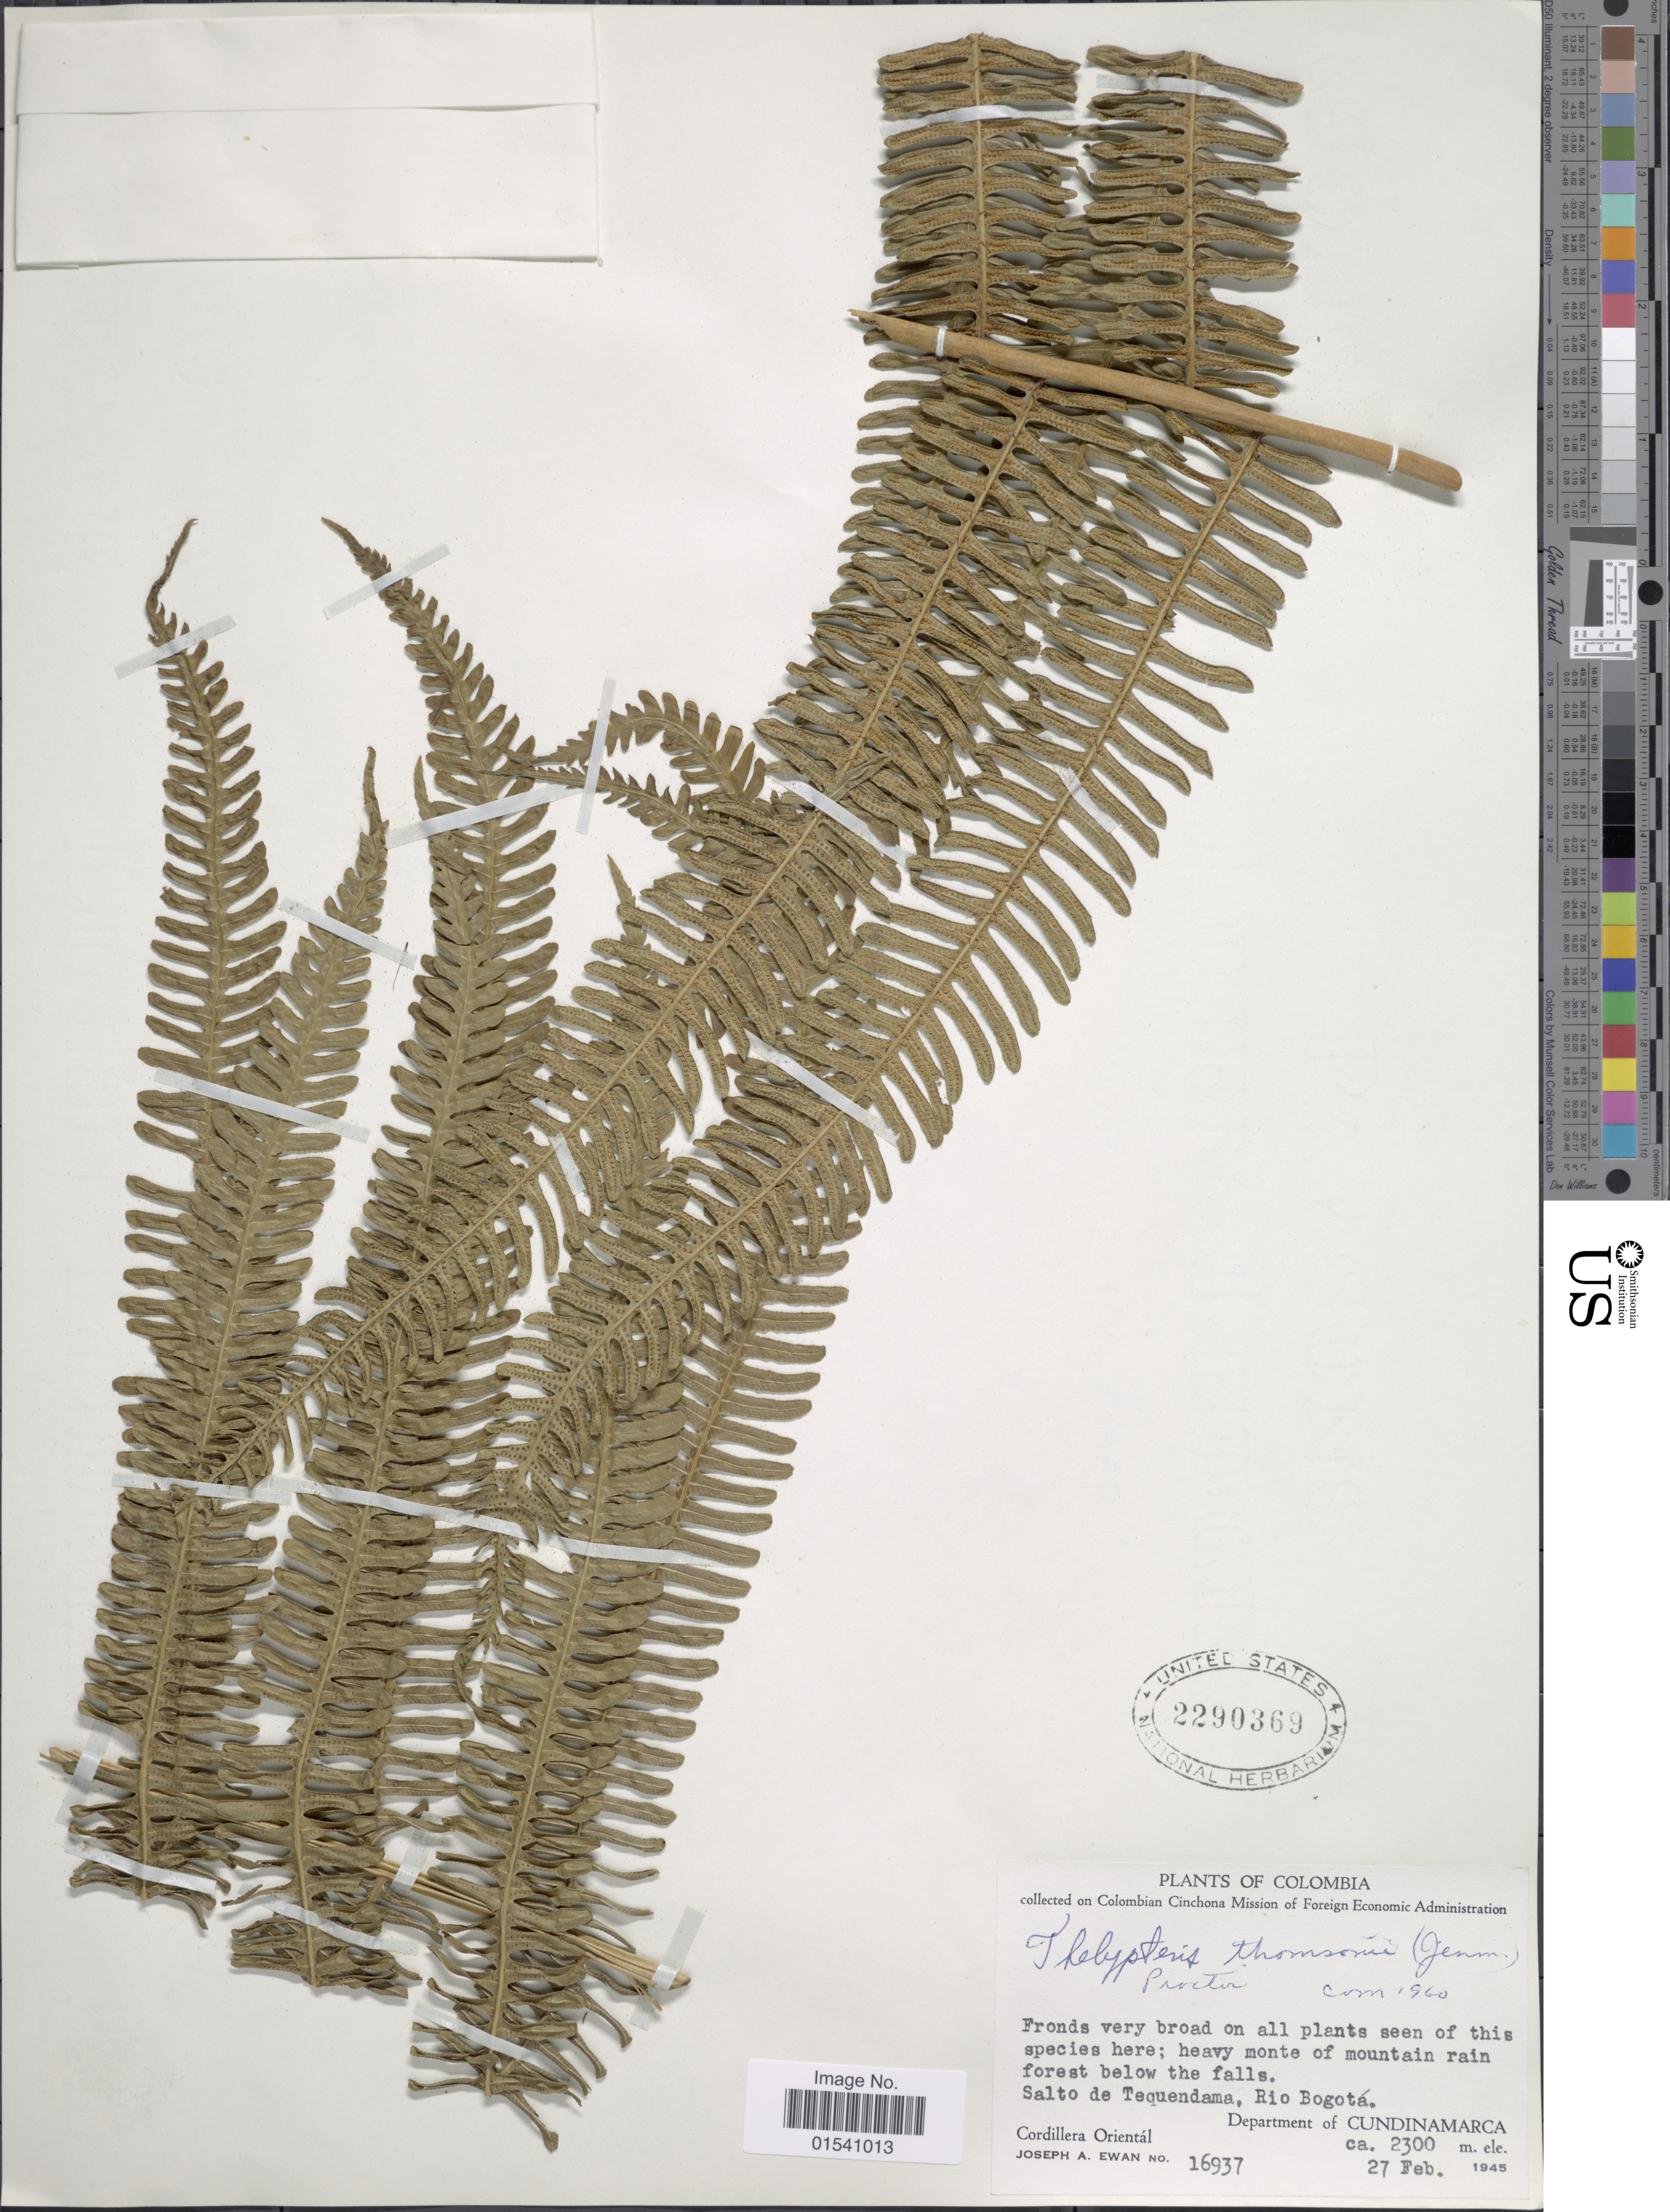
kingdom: Plantae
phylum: Tracheophyta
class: Polypodiopsida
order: Polypodiales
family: Thelypteridaceae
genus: Amauropelta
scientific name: Amauropelta stuebelii (Jenman) comb. nov., ined 2015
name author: (Jenman)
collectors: J. A. Ewan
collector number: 16937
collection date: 1945-02-27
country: Colombia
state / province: Cundinamarca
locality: Heavy monte of mountain rain forest below the falls. Salto de Tequendama, Rio Bogotá, Cordillera Orientál, Department of Cundinamarca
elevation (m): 2300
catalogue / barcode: US 2290369